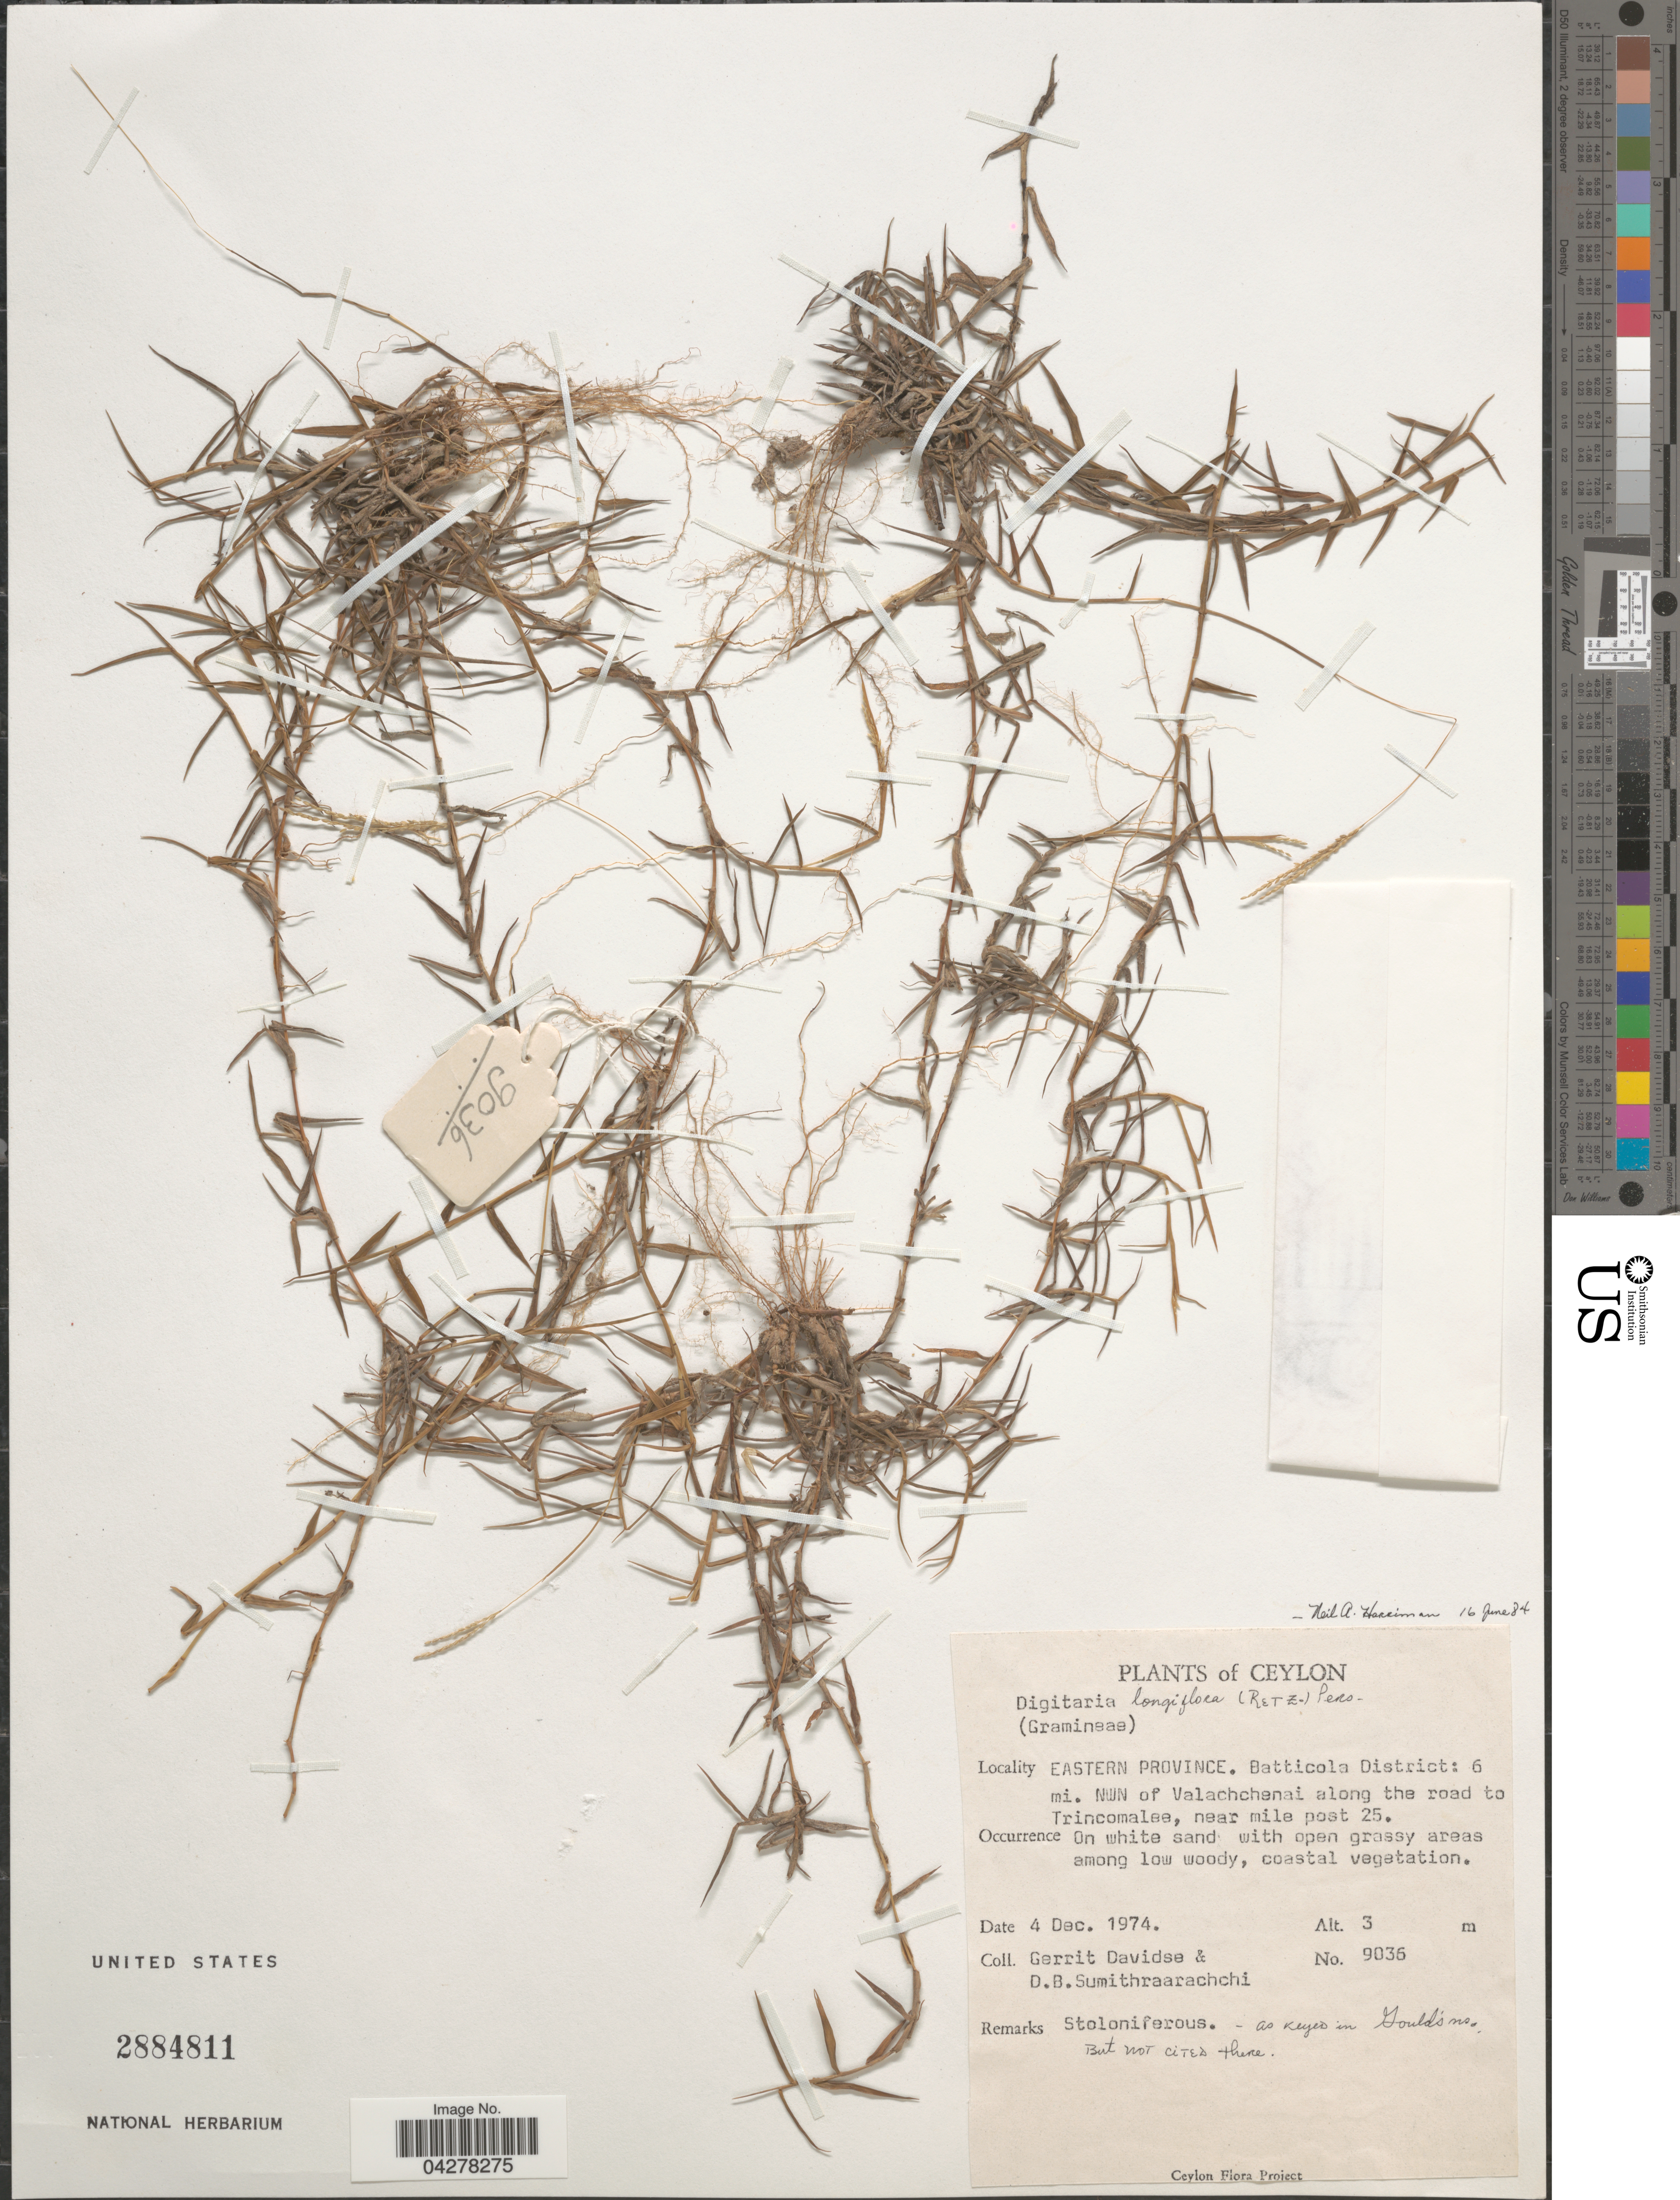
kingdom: Plantae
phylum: Tracheophyta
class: Liliopsida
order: Poales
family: Poaceae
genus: Digitaria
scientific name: Digitaria longiflora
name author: (Retz.) Pers.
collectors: G. Davidse & D. B. Sumithraarachchi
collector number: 9036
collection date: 1974-12-04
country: Sri Lanka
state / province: Eastern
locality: Ceylon. Batticola District: 6 mi. NWN of Valachchenai along the road to Trincomalee, near mile post 25.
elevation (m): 3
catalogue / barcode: US 2884811